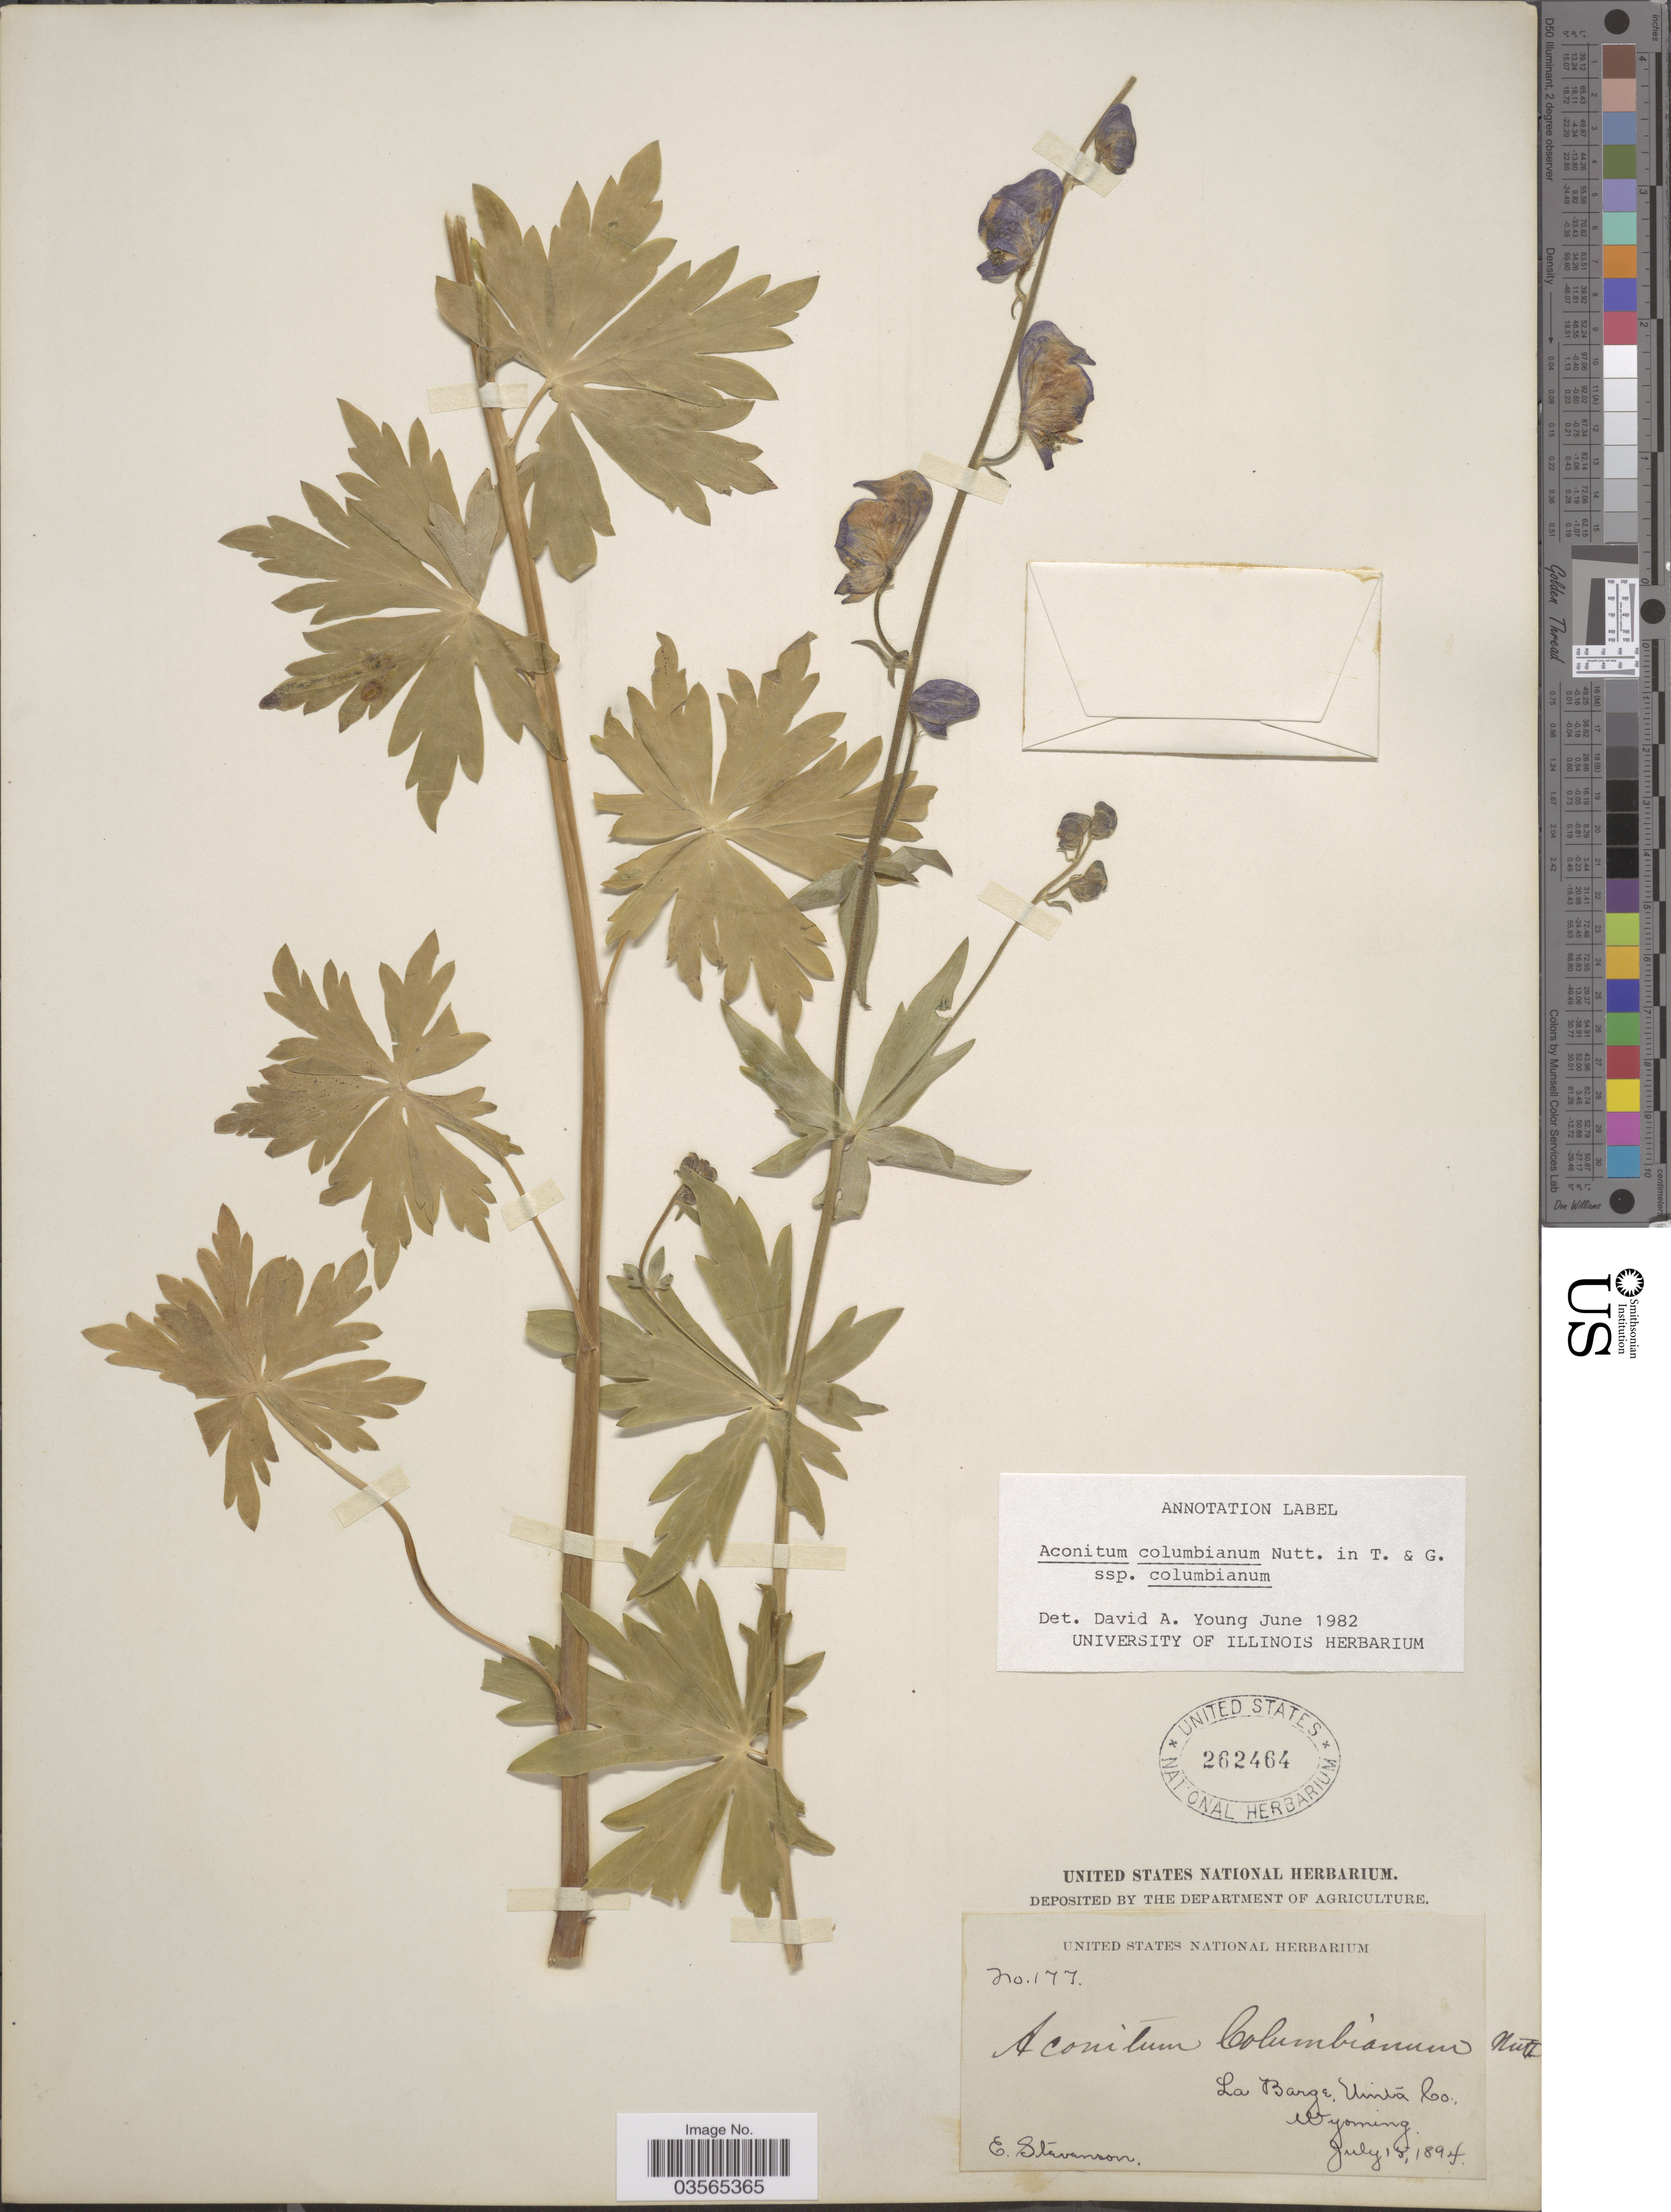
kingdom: Plantae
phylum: Tracheophyta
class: Magnoliopsida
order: Ranunculales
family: Ranunculaceae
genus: Aconitum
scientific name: Aconitum columbianum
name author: Nutt.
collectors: E. Stevenson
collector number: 177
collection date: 1894-07-15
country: United States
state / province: Wyoming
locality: La Barge, Uinta Co.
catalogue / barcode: US 262464